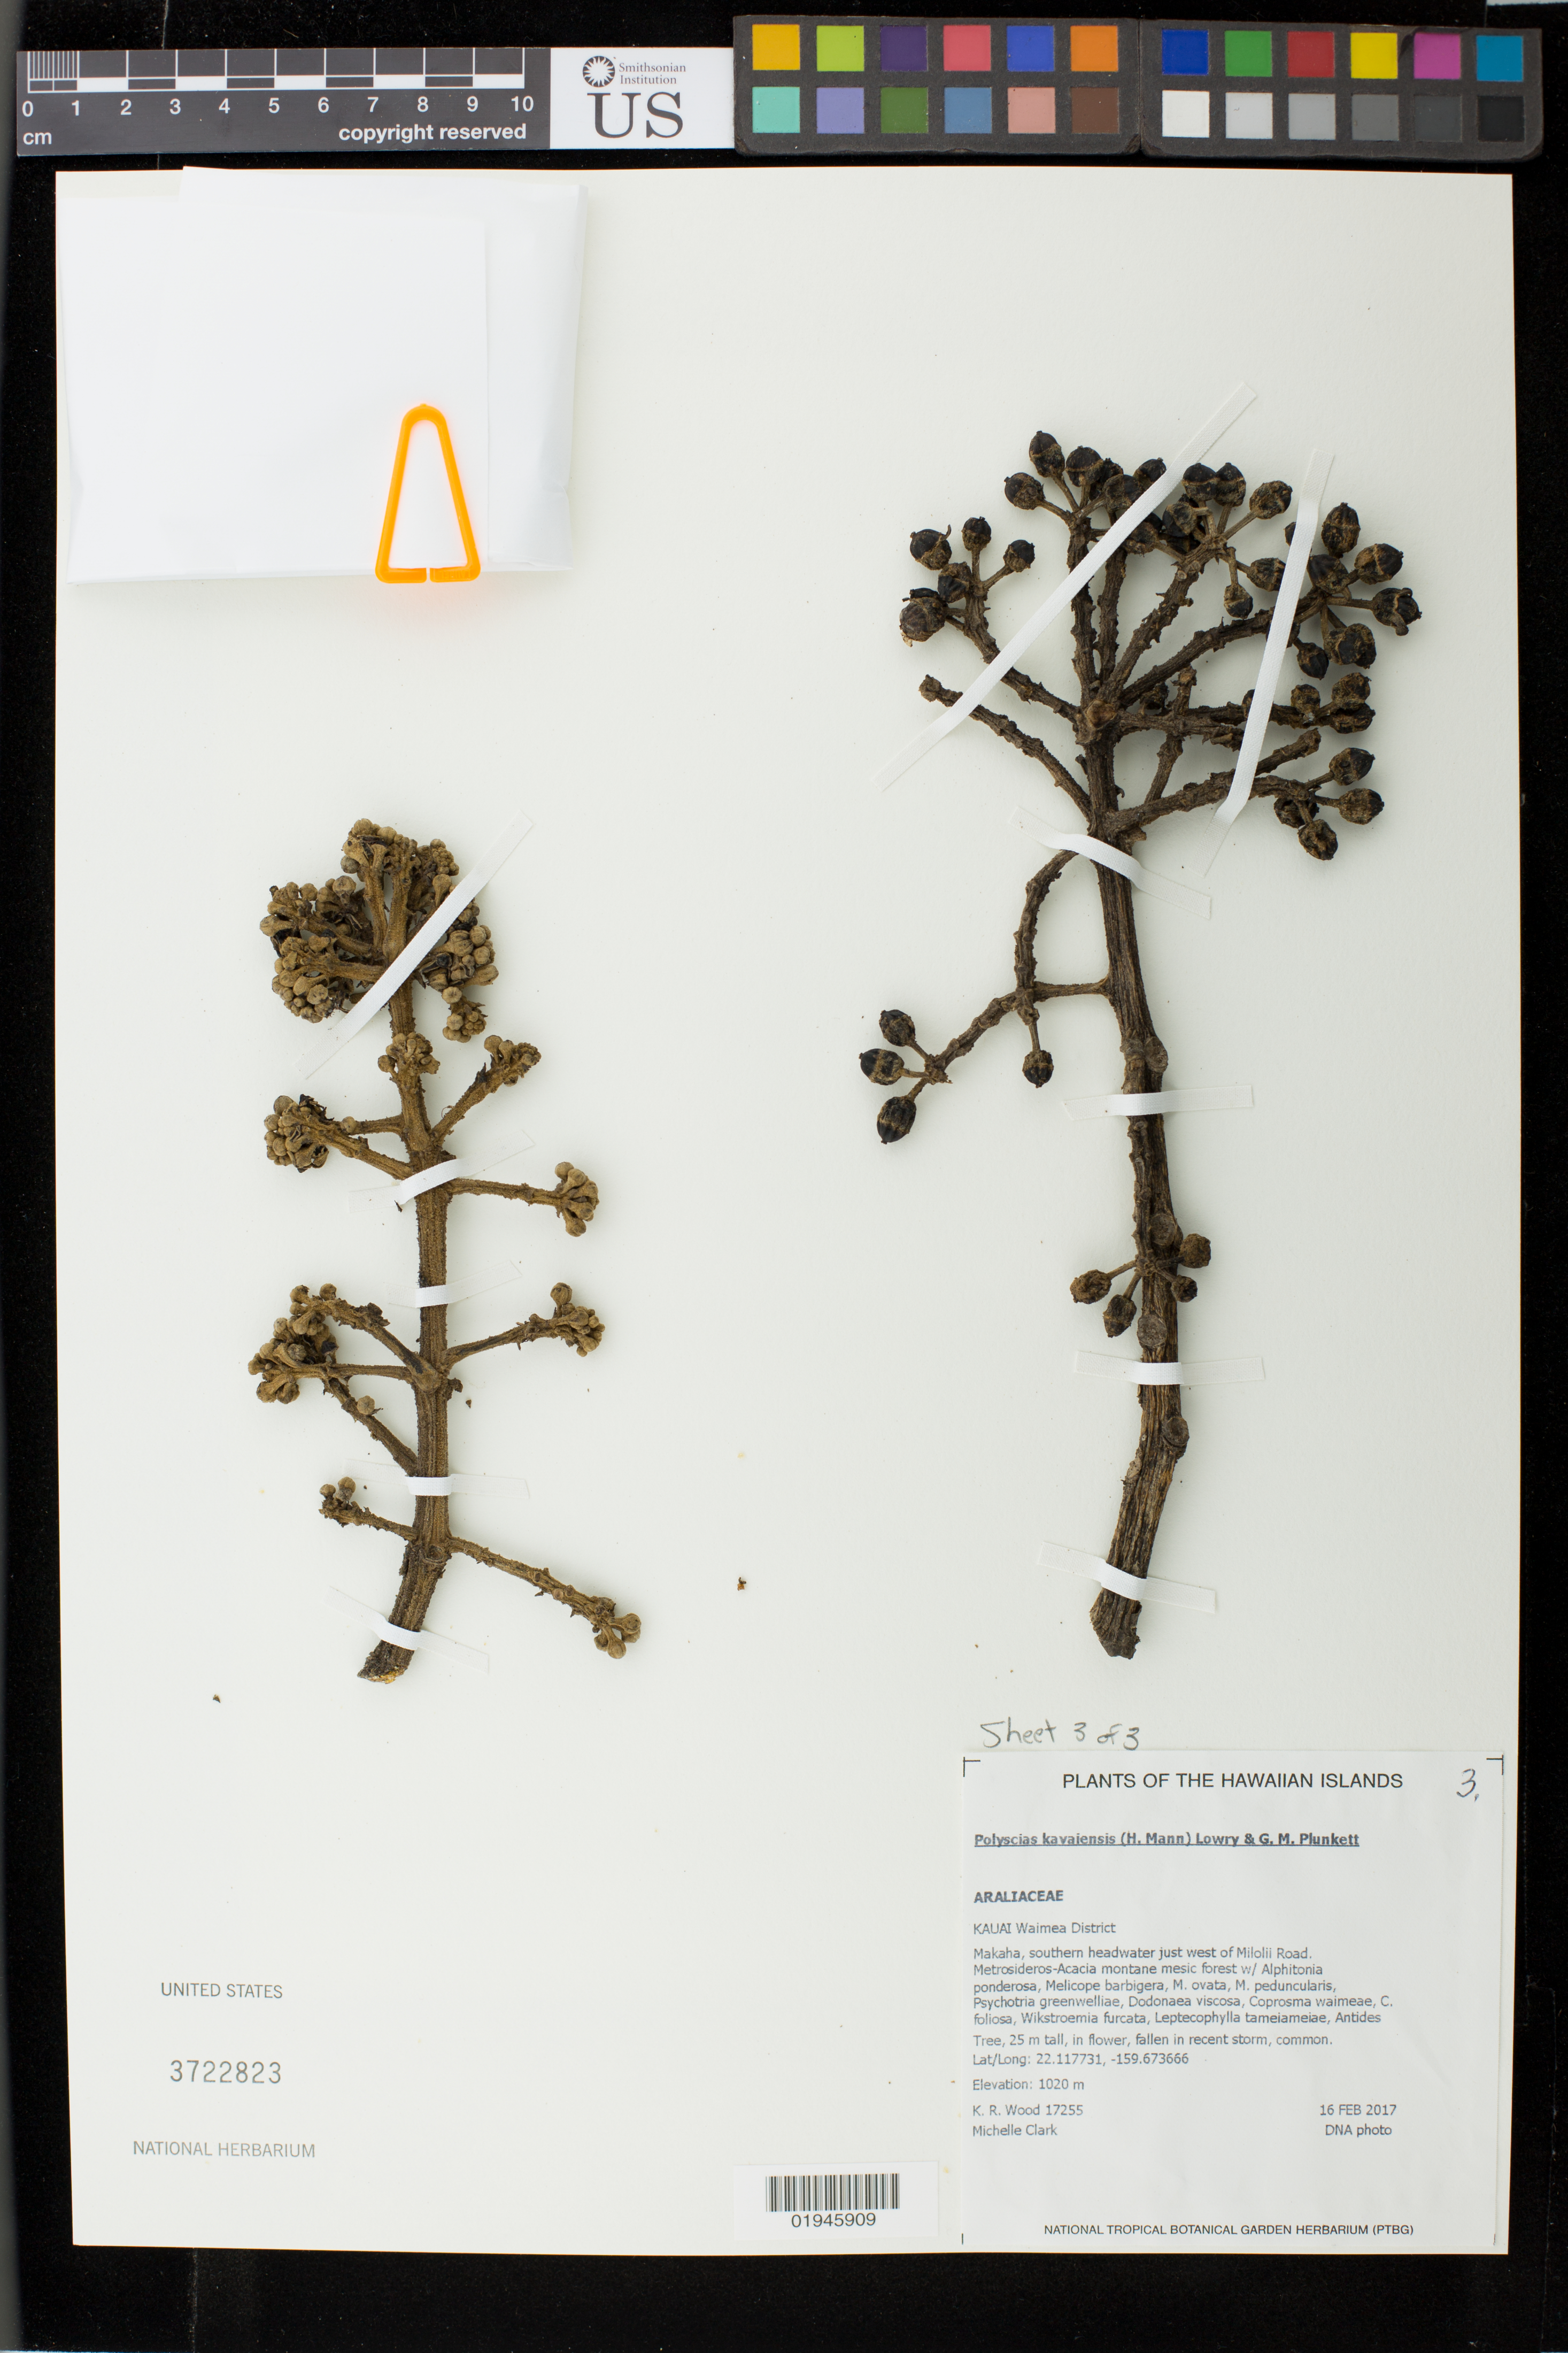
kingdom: Plantae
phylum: Tracheophyta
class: Magnoliopsida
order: Apiales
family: Araliaceae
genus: Polyscias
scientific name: Polyscias kavaiensis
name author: (H. Mann) Lowry & G. M. Plunkett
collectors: K. R. Wood & M. Clark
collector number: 17255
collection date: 2017-02-16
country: United States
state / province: Hawaii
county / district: Kauai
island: Kaua'i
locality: Waimea District, Makaha, southern headwater just west of Milolii Road.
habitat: Montane mesic forest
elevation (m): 1020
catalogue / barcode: US 3722823